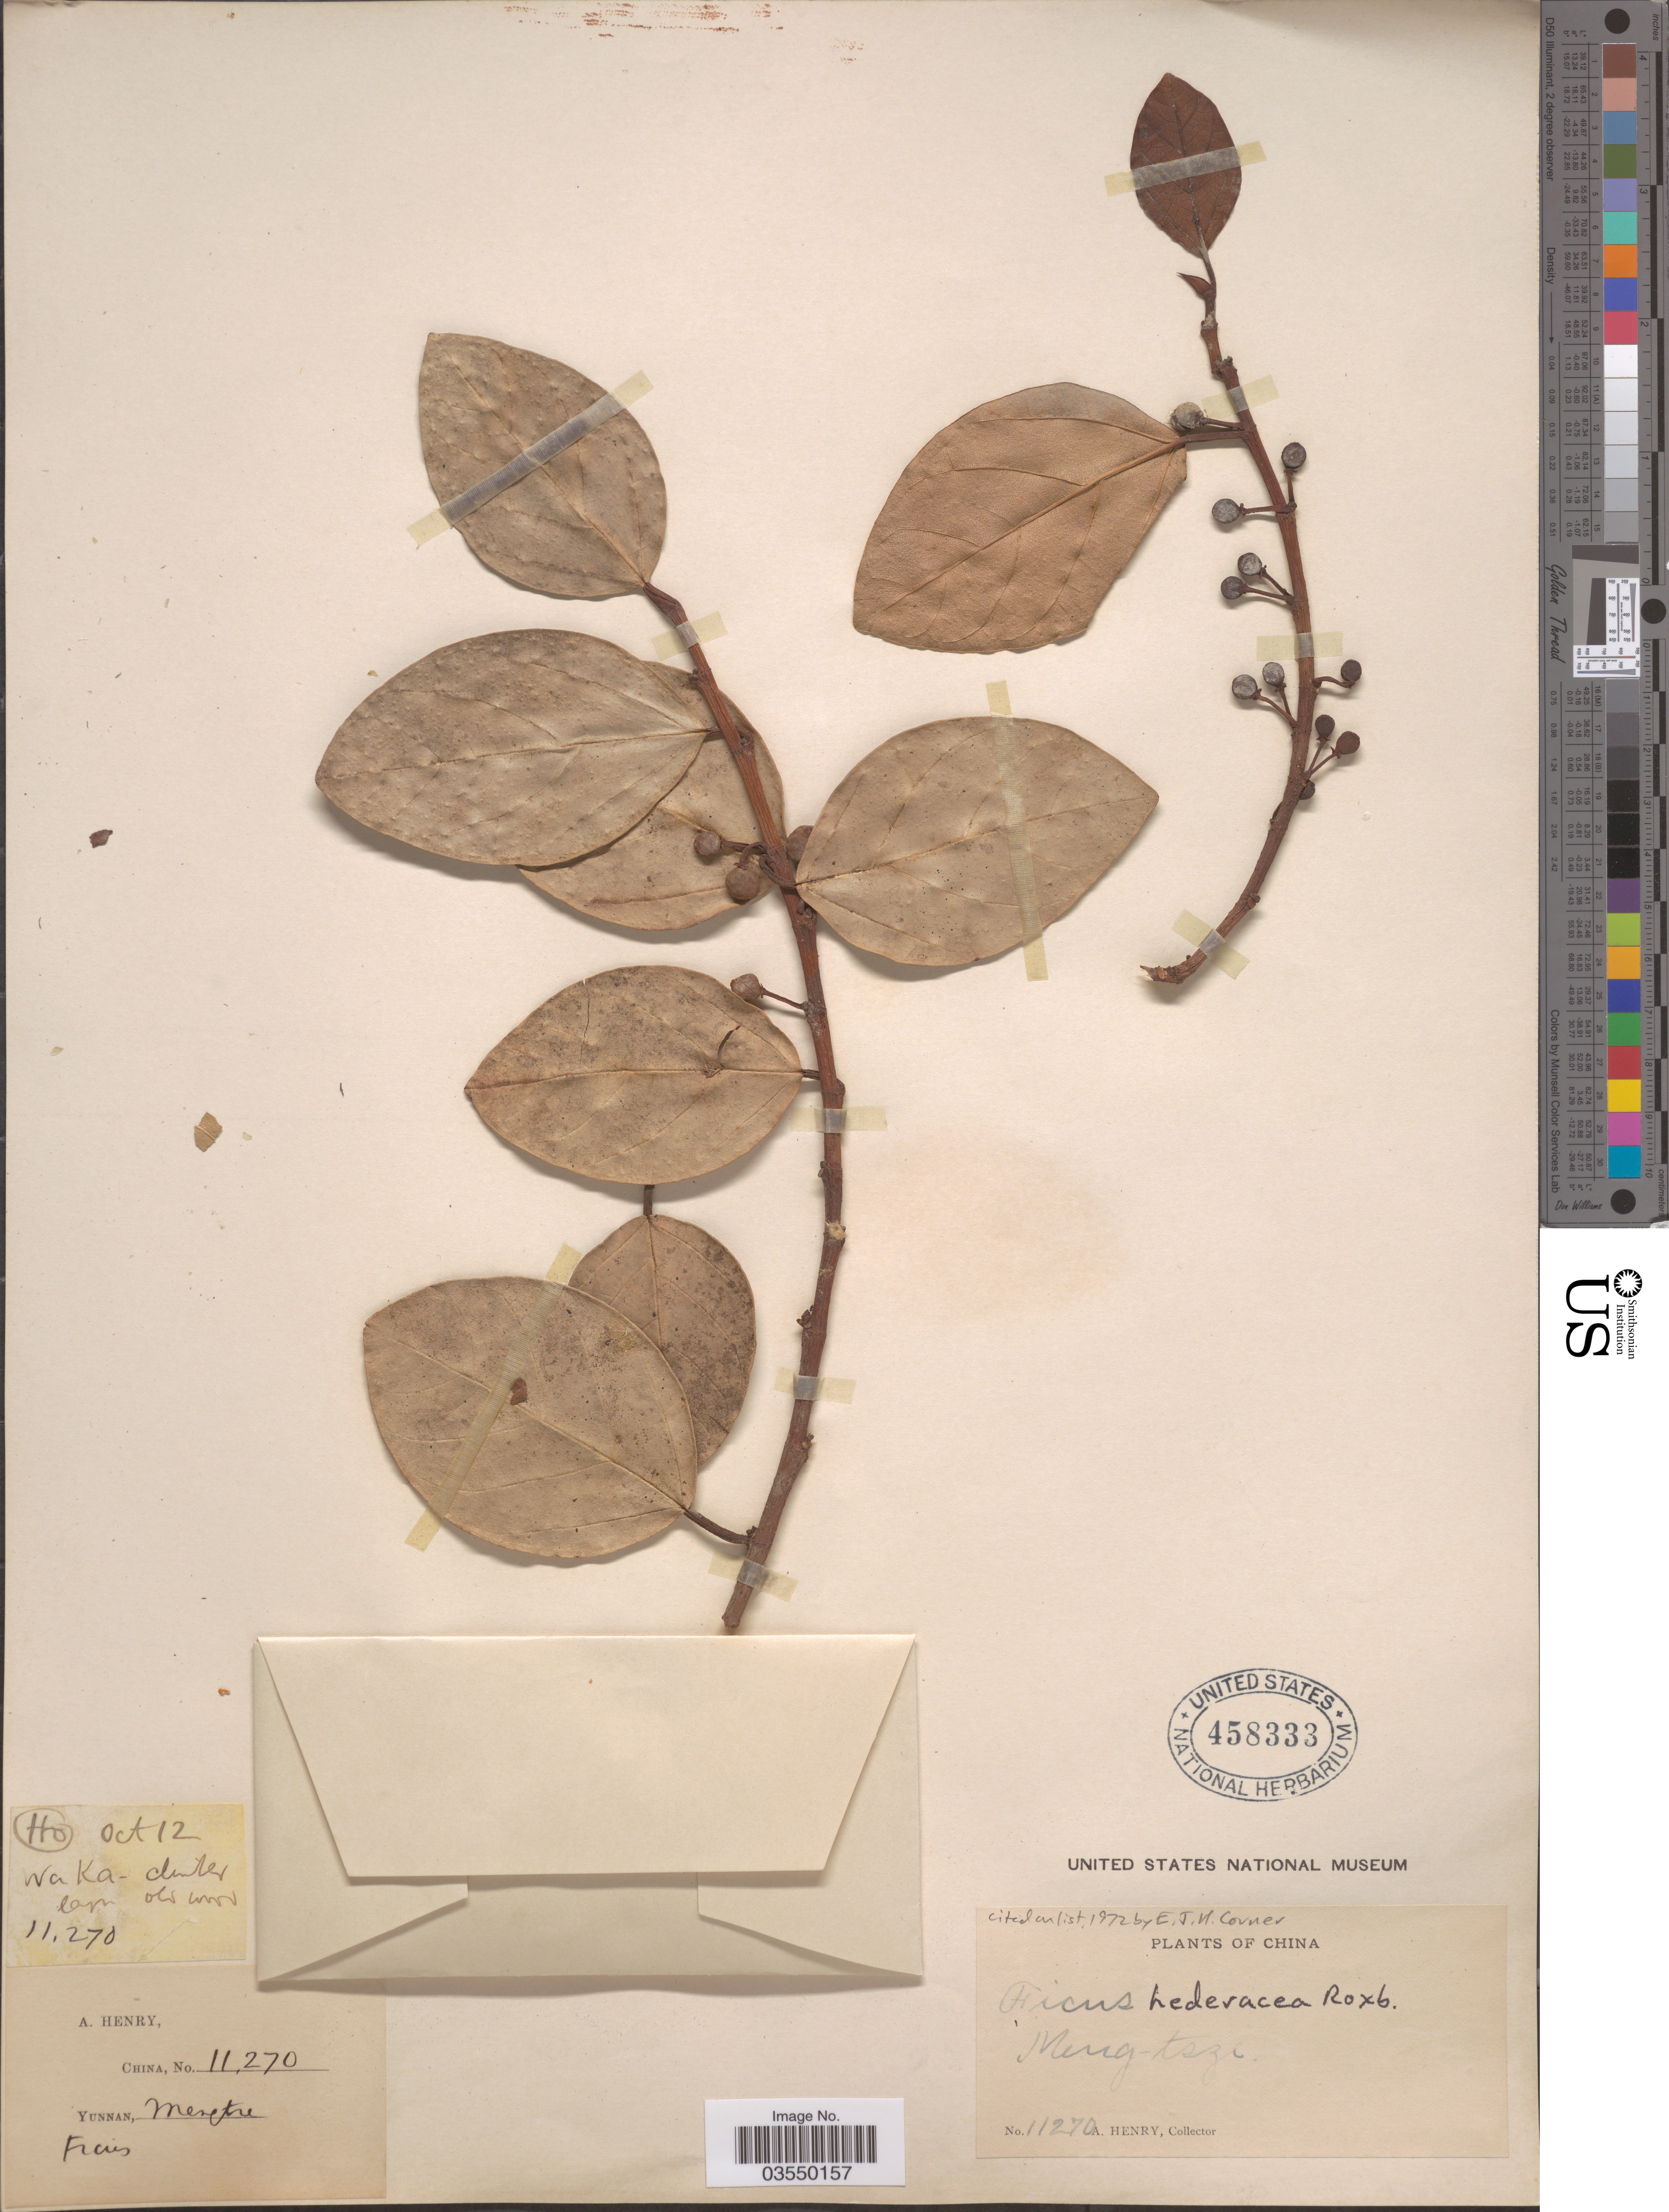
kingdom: Plantae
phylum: Tracheophyta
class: Magnoliopsida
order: Rosales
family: Moraceae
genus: Ficus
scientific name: Ficus hederacea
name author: Roxb.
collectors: A. Henry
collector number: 11270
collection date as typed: Transcribed d/m/y: /10/12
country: China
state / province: Yunnan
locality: Meng-tsze.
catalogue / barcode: US 458333